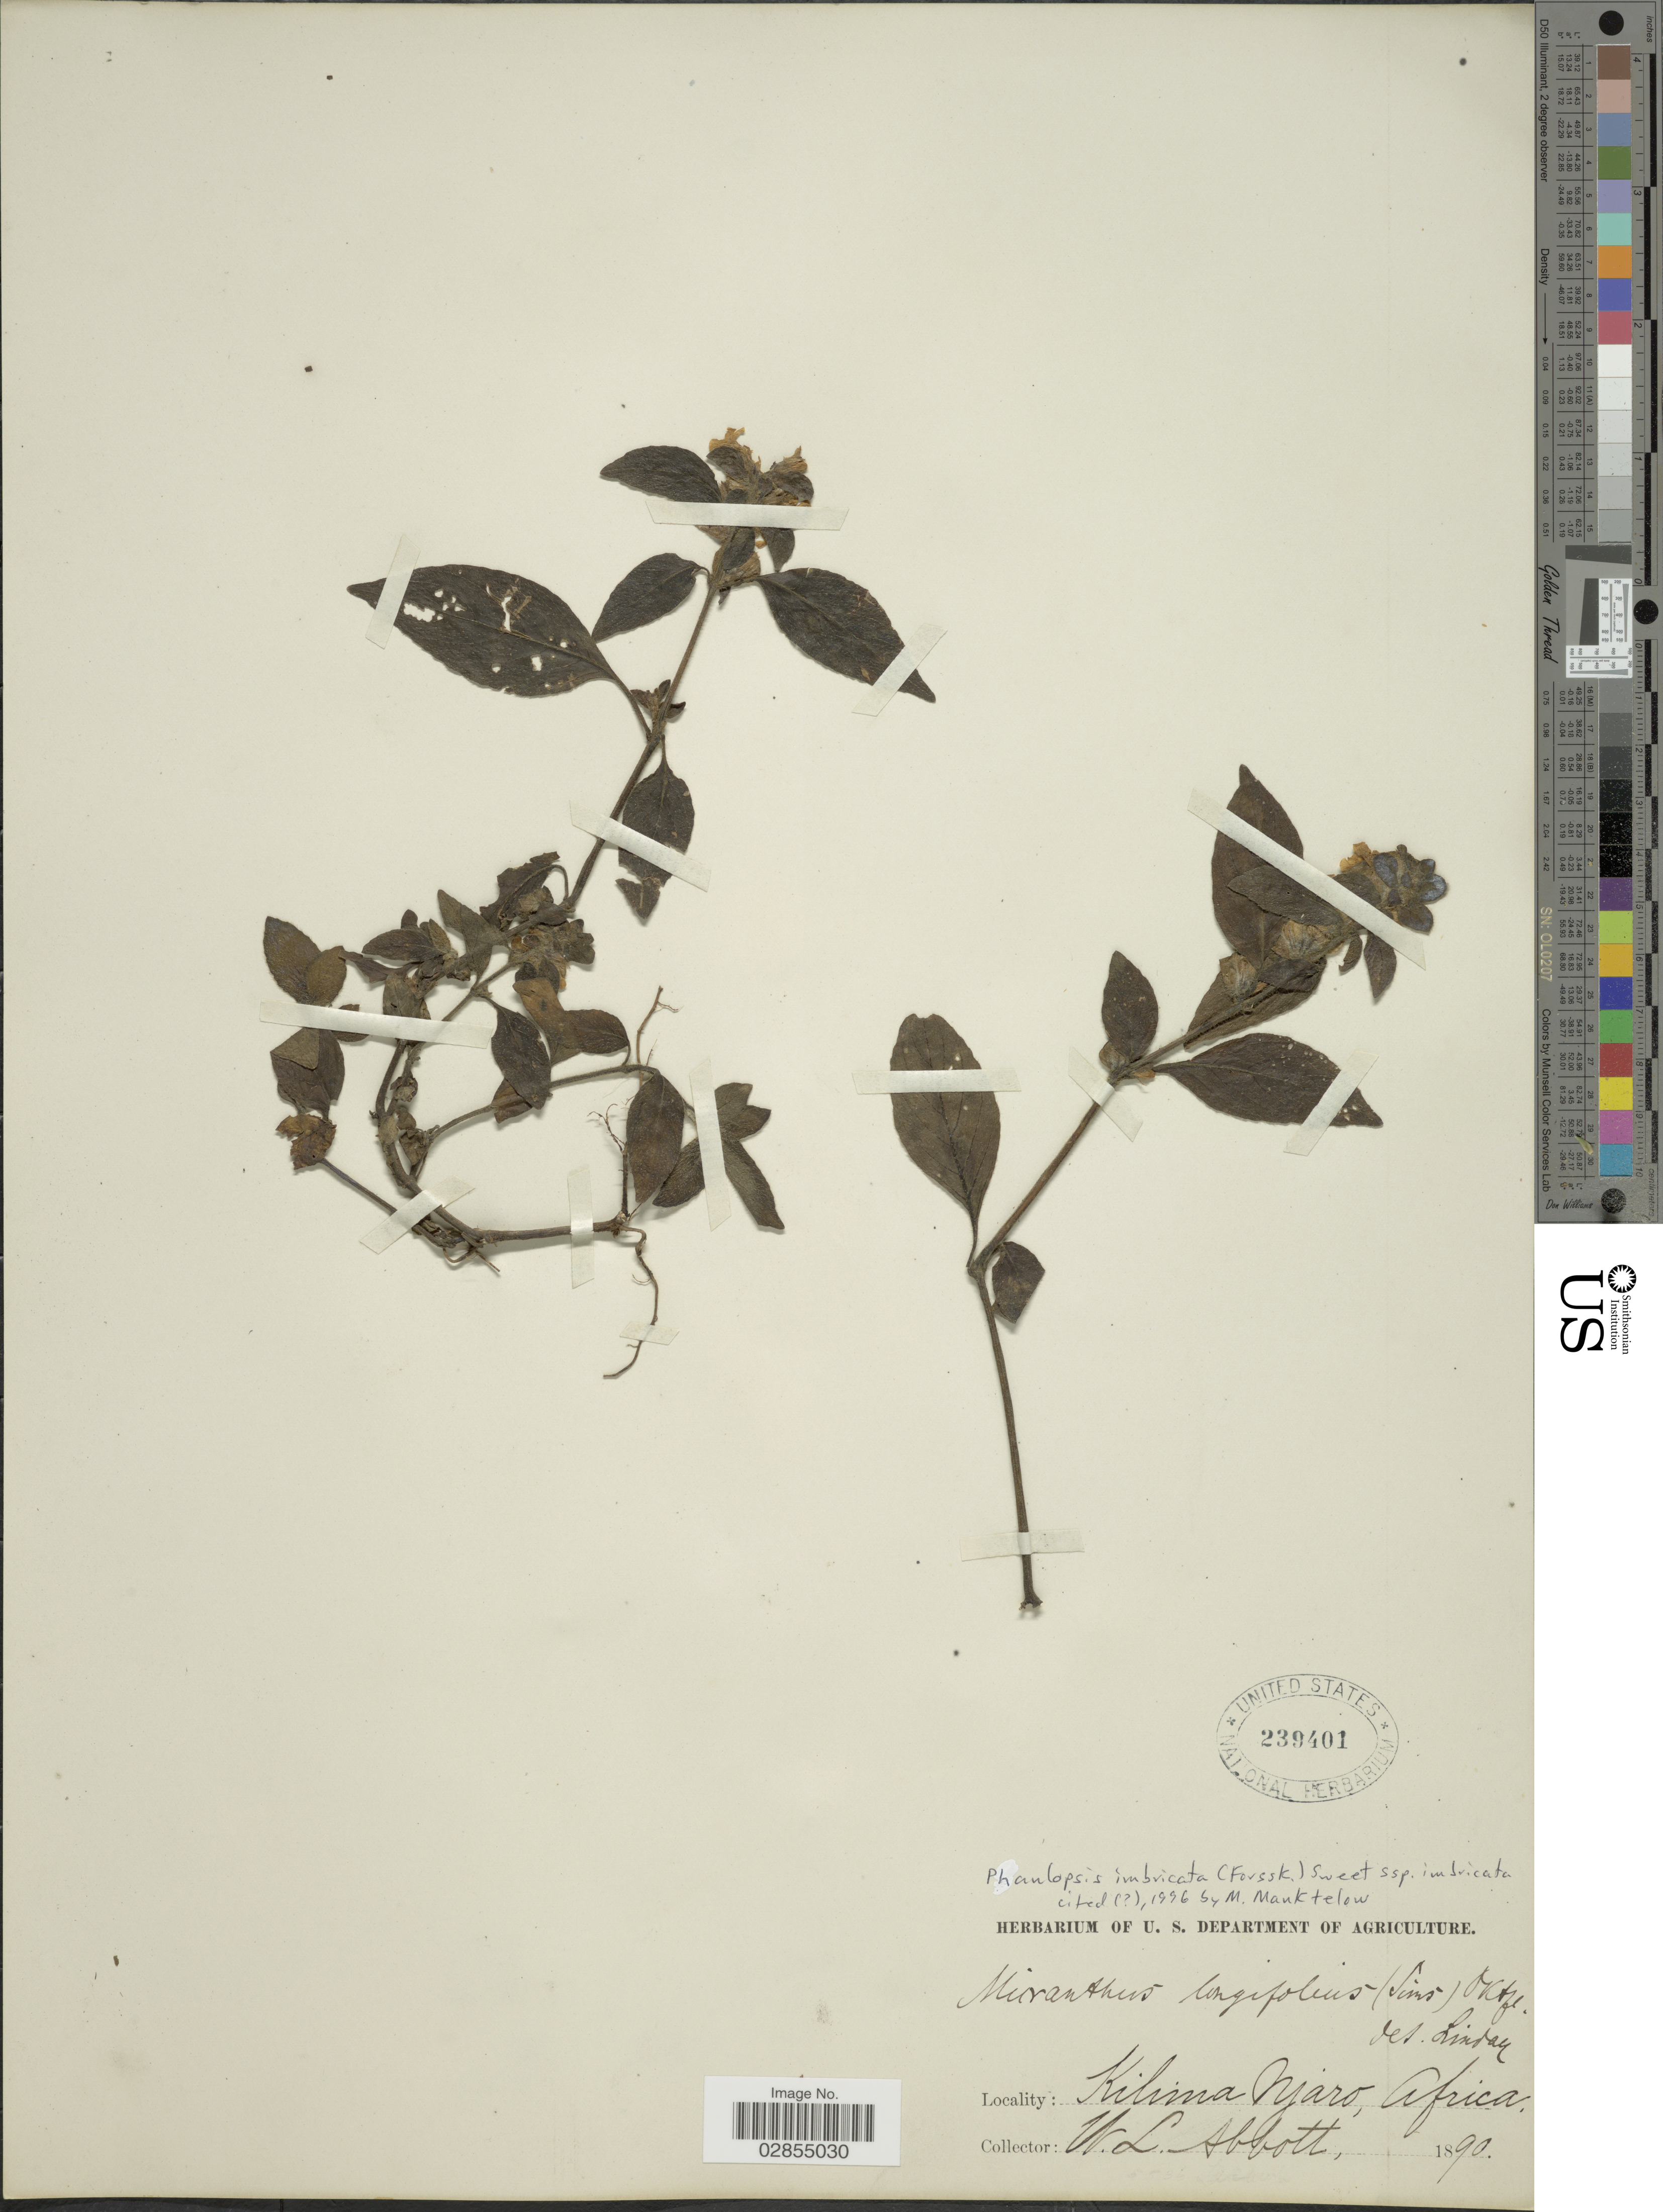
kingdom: Plantae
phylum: Tracheophyta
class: Magnoliopsida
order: Lamiales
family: Acanthaceae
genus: Phaulopsis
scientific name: Phaulopsis imbricata subsp. imbricata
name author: (Forssk.) Sweet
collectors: W. L. Abbott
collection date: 1890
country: Tanzania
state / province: Kilimanjaro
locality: Kilimanjaro, Africa.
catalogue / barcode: US 239401